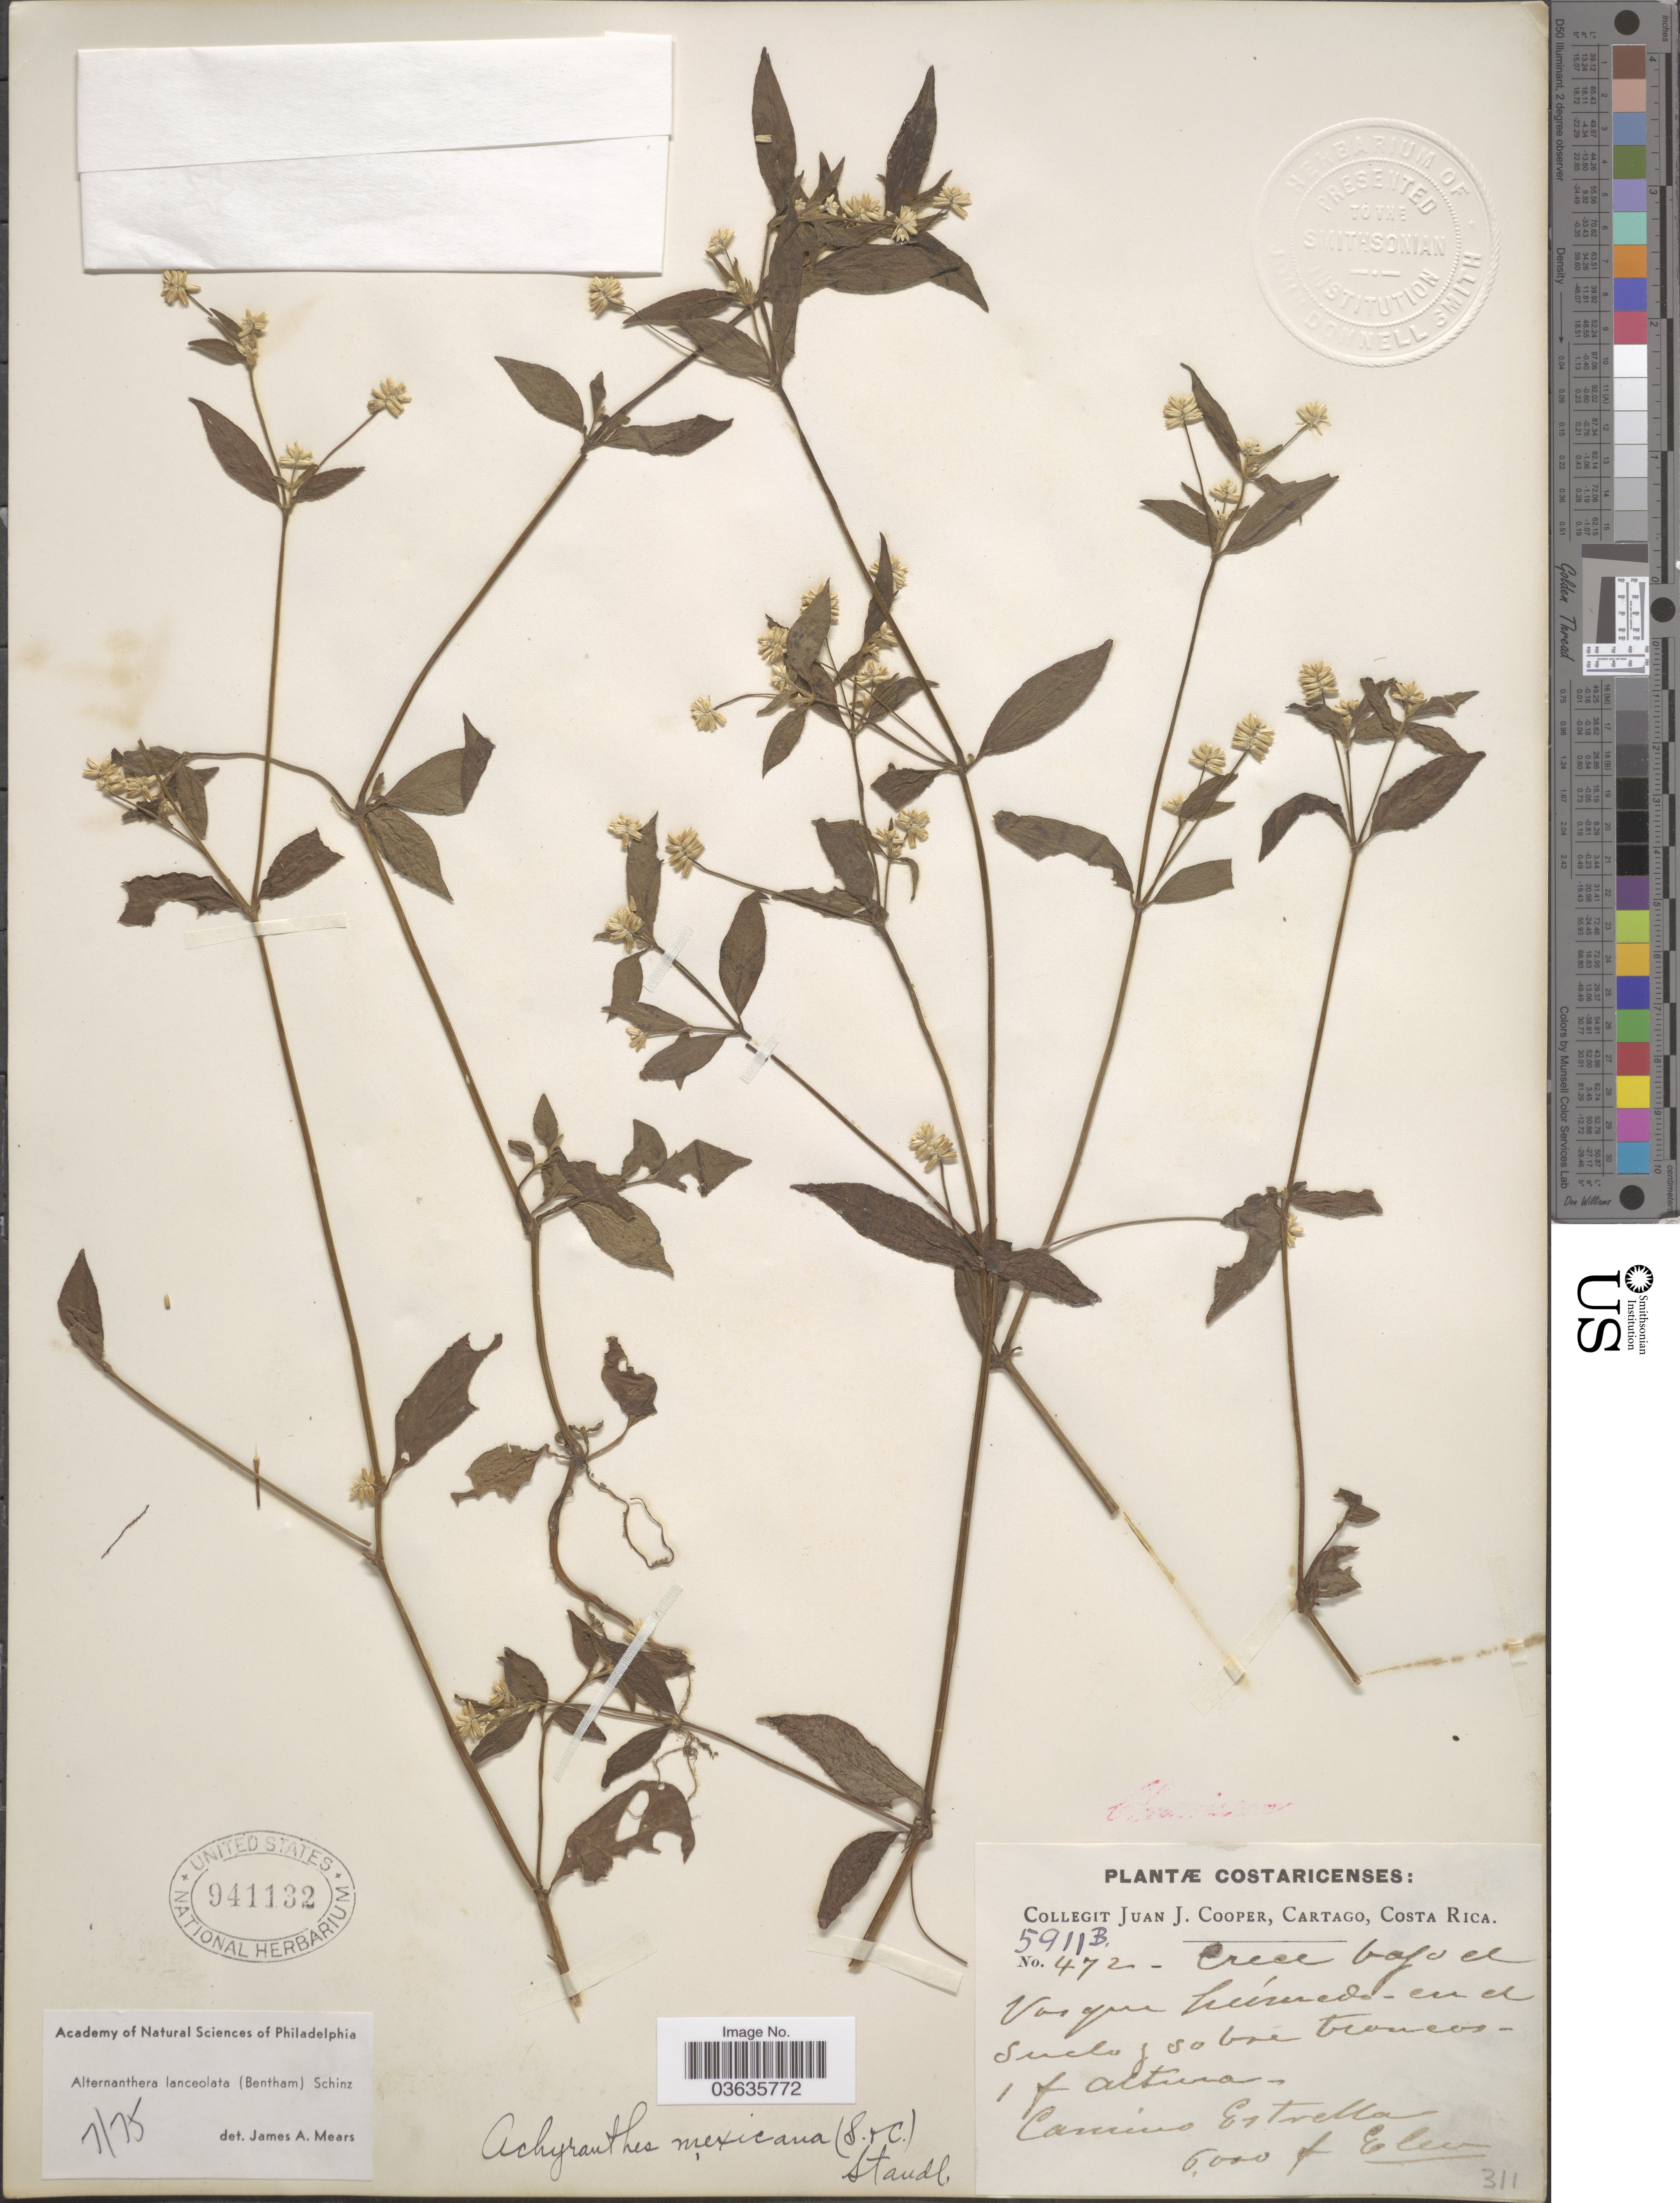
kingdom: Plantae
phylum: Tracheophyta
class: Magnoliopsida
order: Caryophyllales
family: Amaranthaceae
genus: Alternanthera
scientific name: Alternanthera lanceolata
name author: (Benth.) Schinz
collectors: J. J. Cooper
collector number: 5911B/472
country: Costa Rica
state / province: Cartago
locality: Camino Estrella.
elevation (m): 1829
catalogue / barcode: US 941132